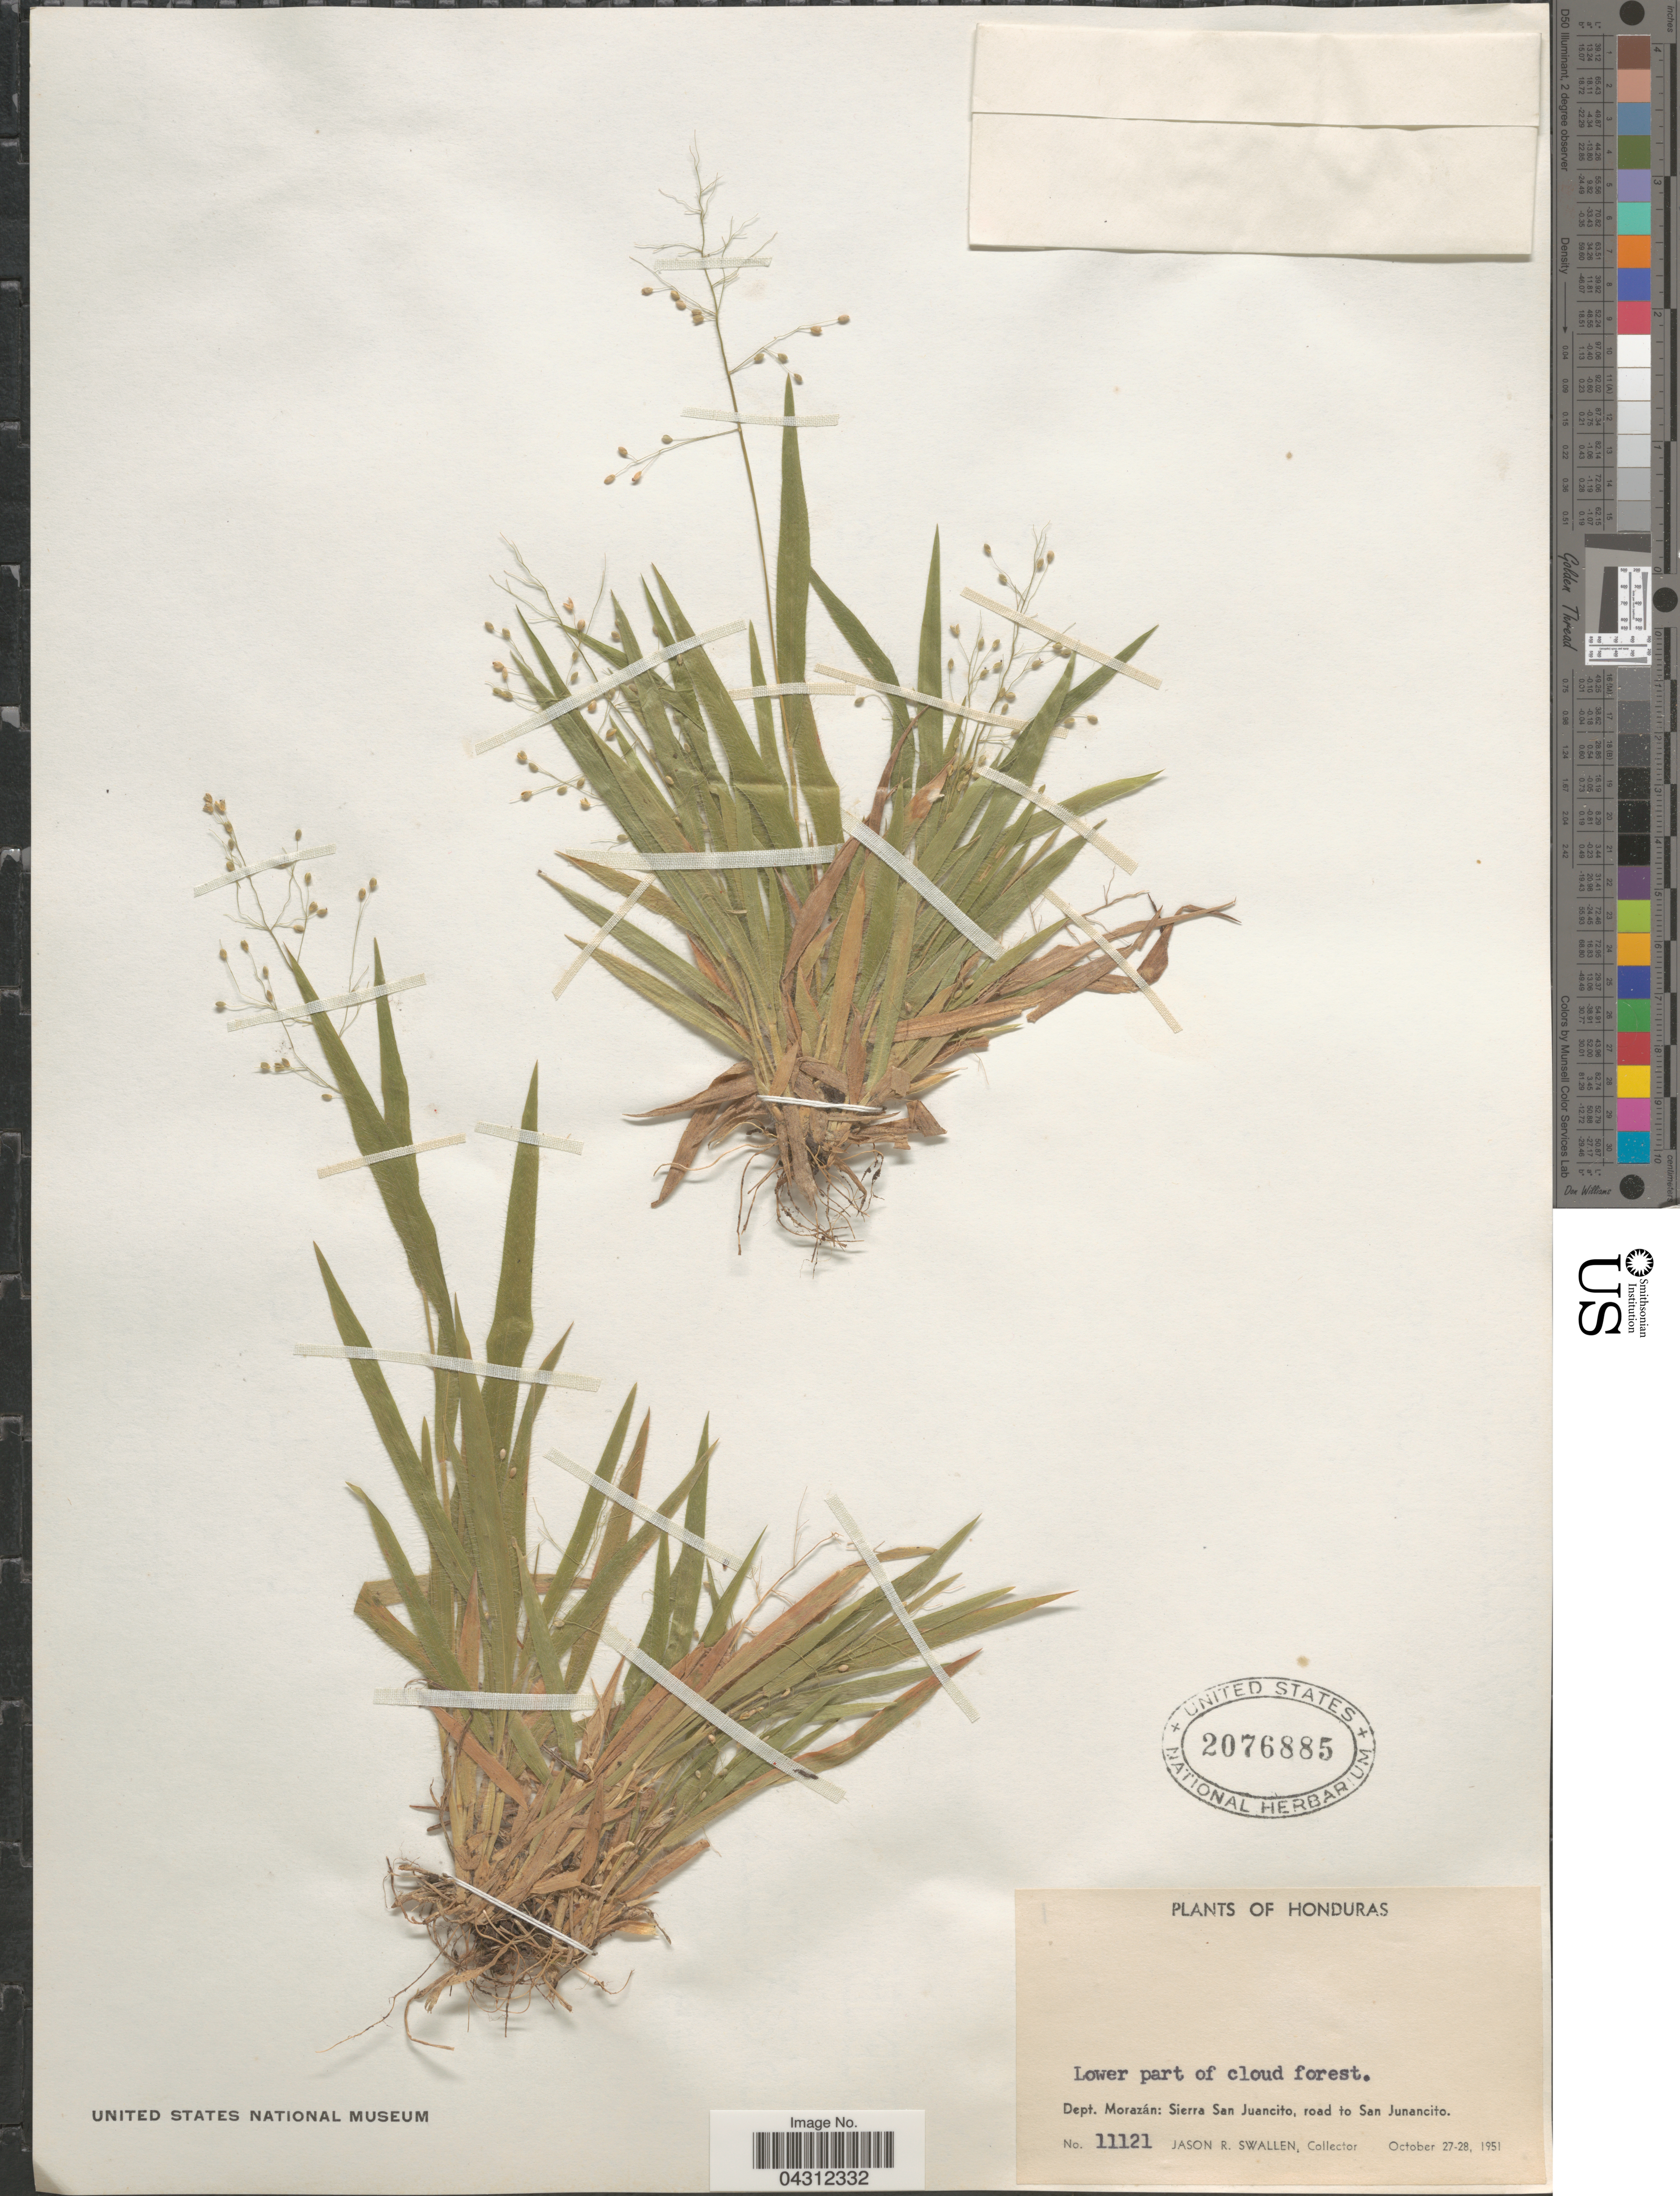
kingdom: Plantae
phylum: Tracheophyta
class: Liliopsida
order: Poales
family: Poaceae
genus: Dichanthelium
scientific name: Dichanthelium laxiflorum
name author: (Lam.) Gould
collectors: J. R. Swallen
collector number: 11121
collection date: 1951-10-27/1951-10-28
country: Honduras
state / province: Fco. Morazán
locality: Lower part of cloud forest. Dept. Morazán: Sierra San Juancito, road to San Juancito.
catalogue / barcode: US 2076885